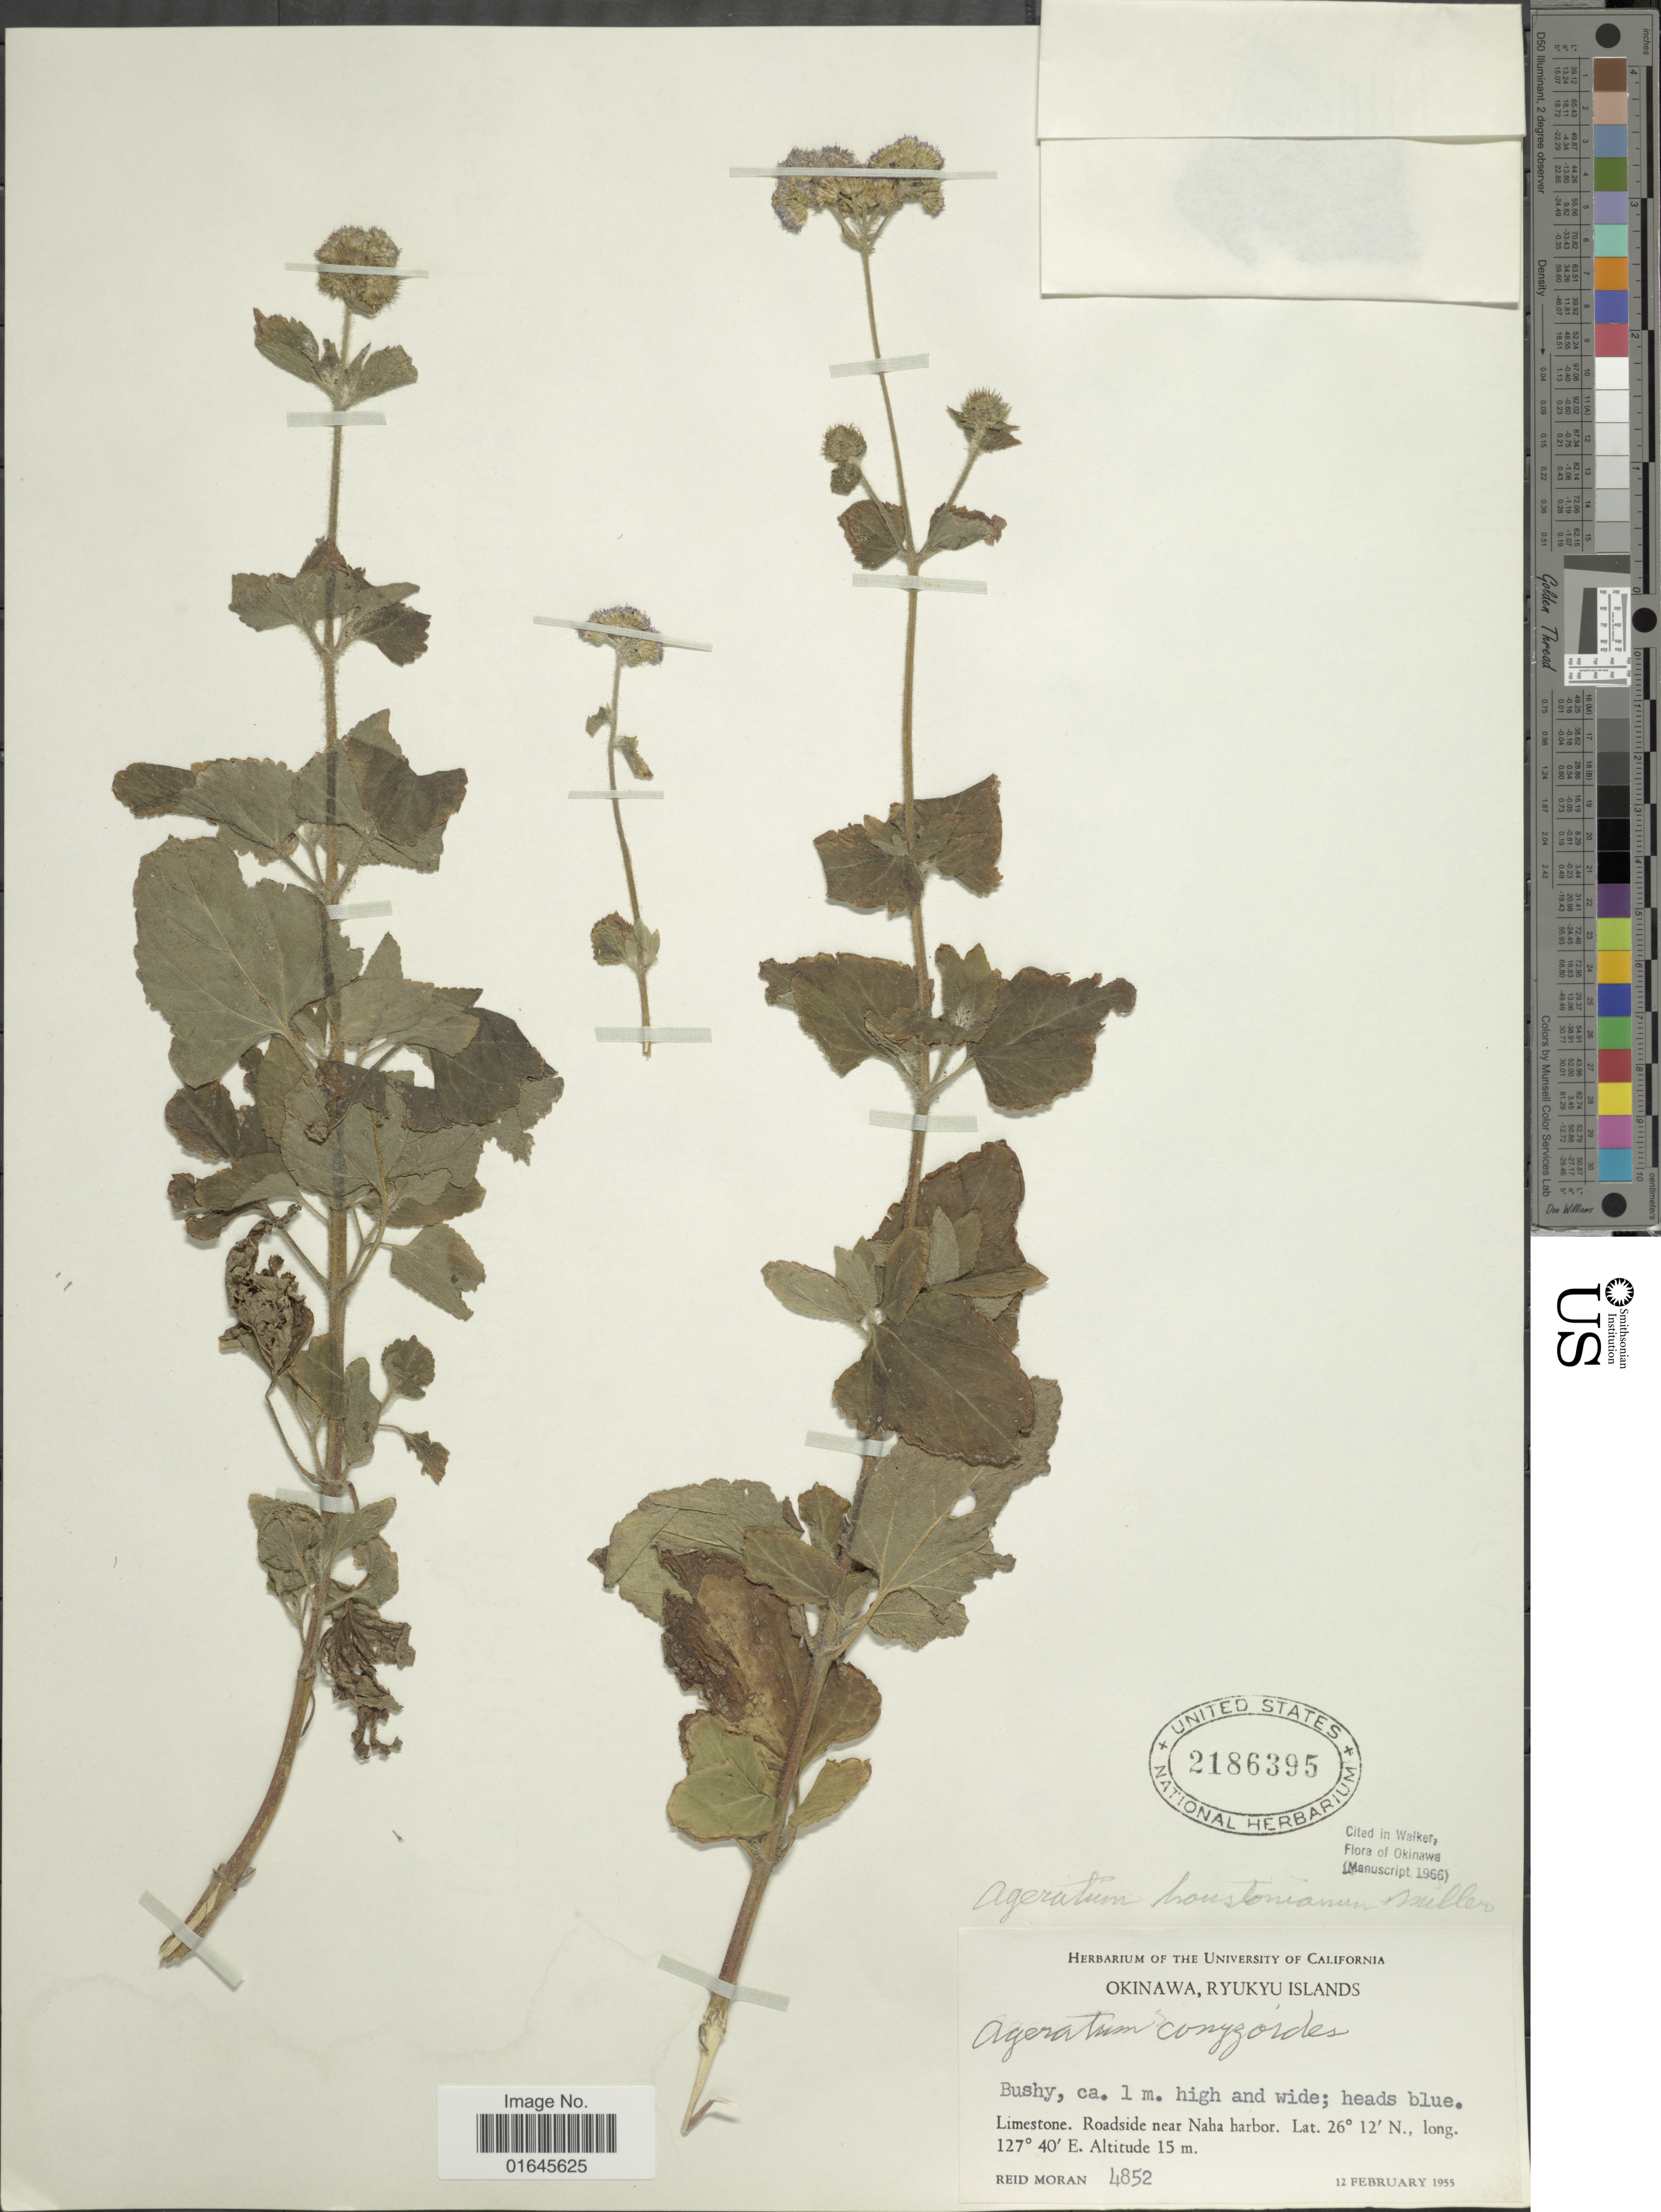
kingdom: Plantae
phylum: Tracheophyta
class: Magnoliopsida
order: Asterales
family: Asteraceae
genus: Ageratum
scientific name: Ageratum houstonianum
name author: Mill.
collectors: R. V. Moran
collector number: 4852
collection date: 1955-02-12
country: Japan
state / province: Okinawa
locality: Ryukyu Islands, Limestone. Roadside near Naha harbour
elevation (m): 15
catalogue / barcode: US 2186395